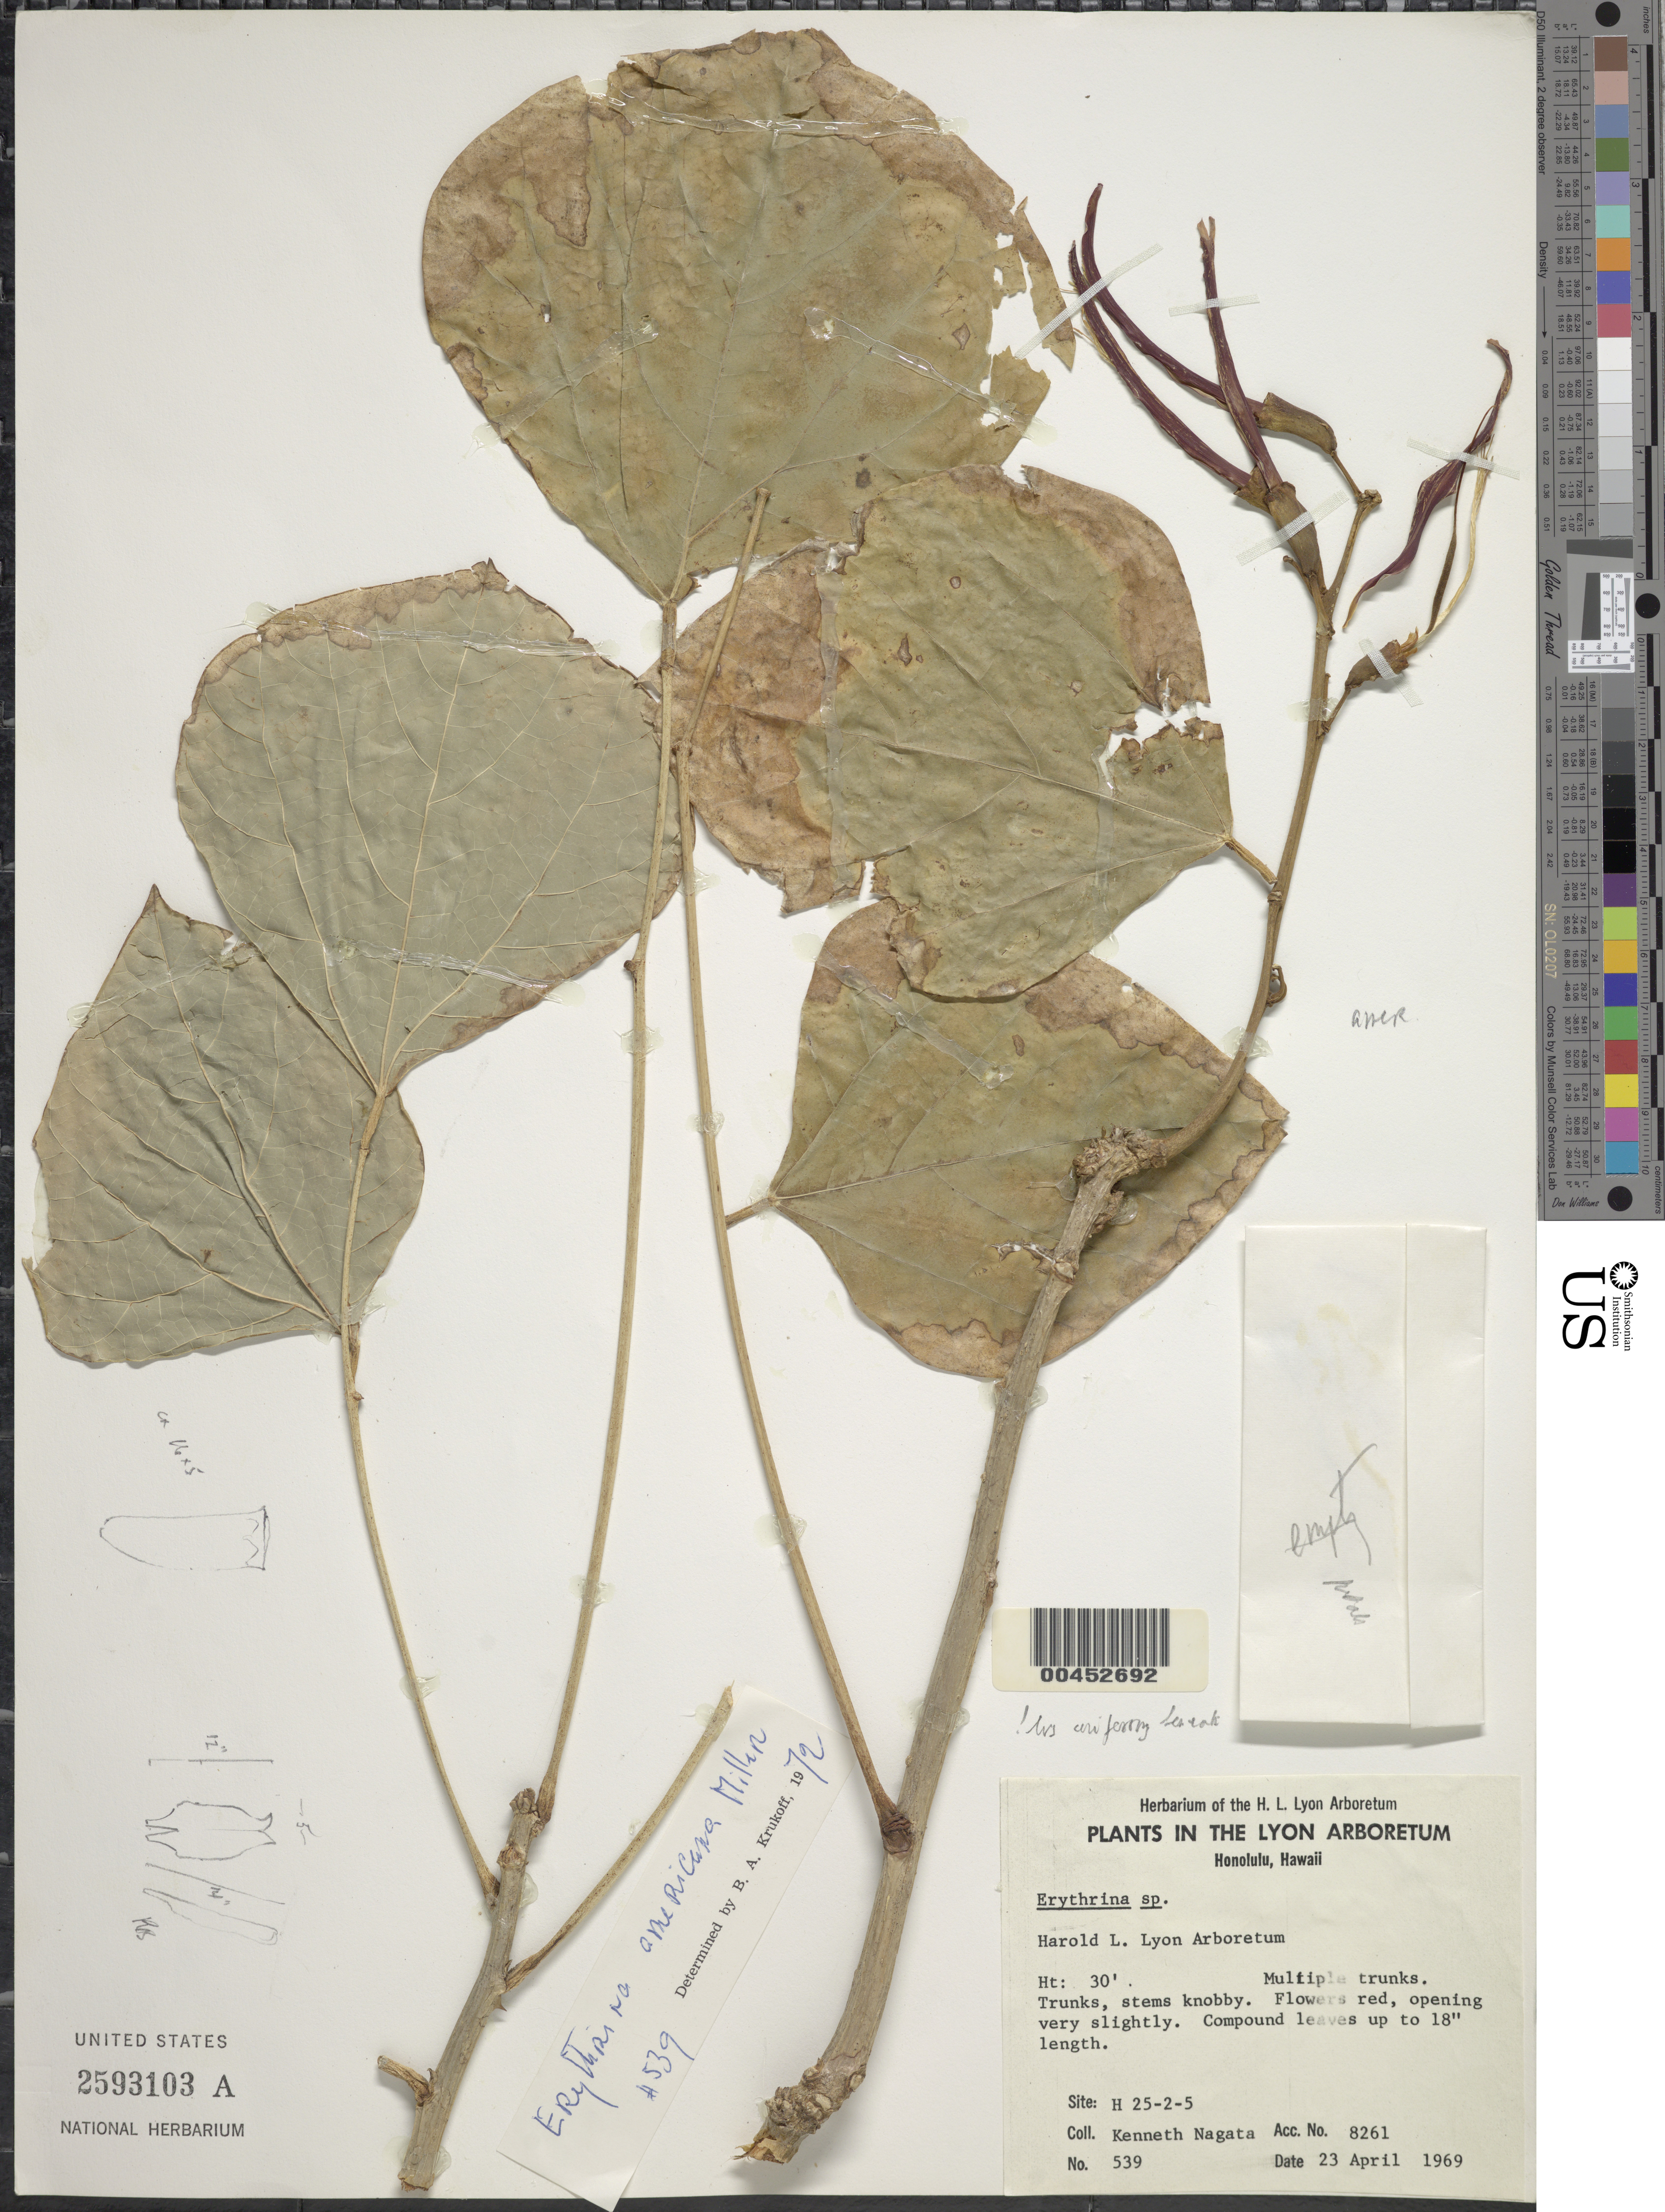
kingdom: Plantae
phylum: Tracheophyta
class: Magnoliopsida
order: Fabales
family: Fabaceae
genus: Erythrina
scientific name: Erythrina americana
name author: Mill.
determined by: Krukoff, B. A.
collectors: K. Nagata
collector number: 539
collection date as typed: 23 Apr 1969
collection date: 1969-04-23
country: United States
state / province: Hawaii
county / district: Honolulu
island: Oahu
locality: Honolulu, Herbarium of the Harold L. Lyon Arboretum, H 25-2-5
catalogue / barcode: US 2593103A